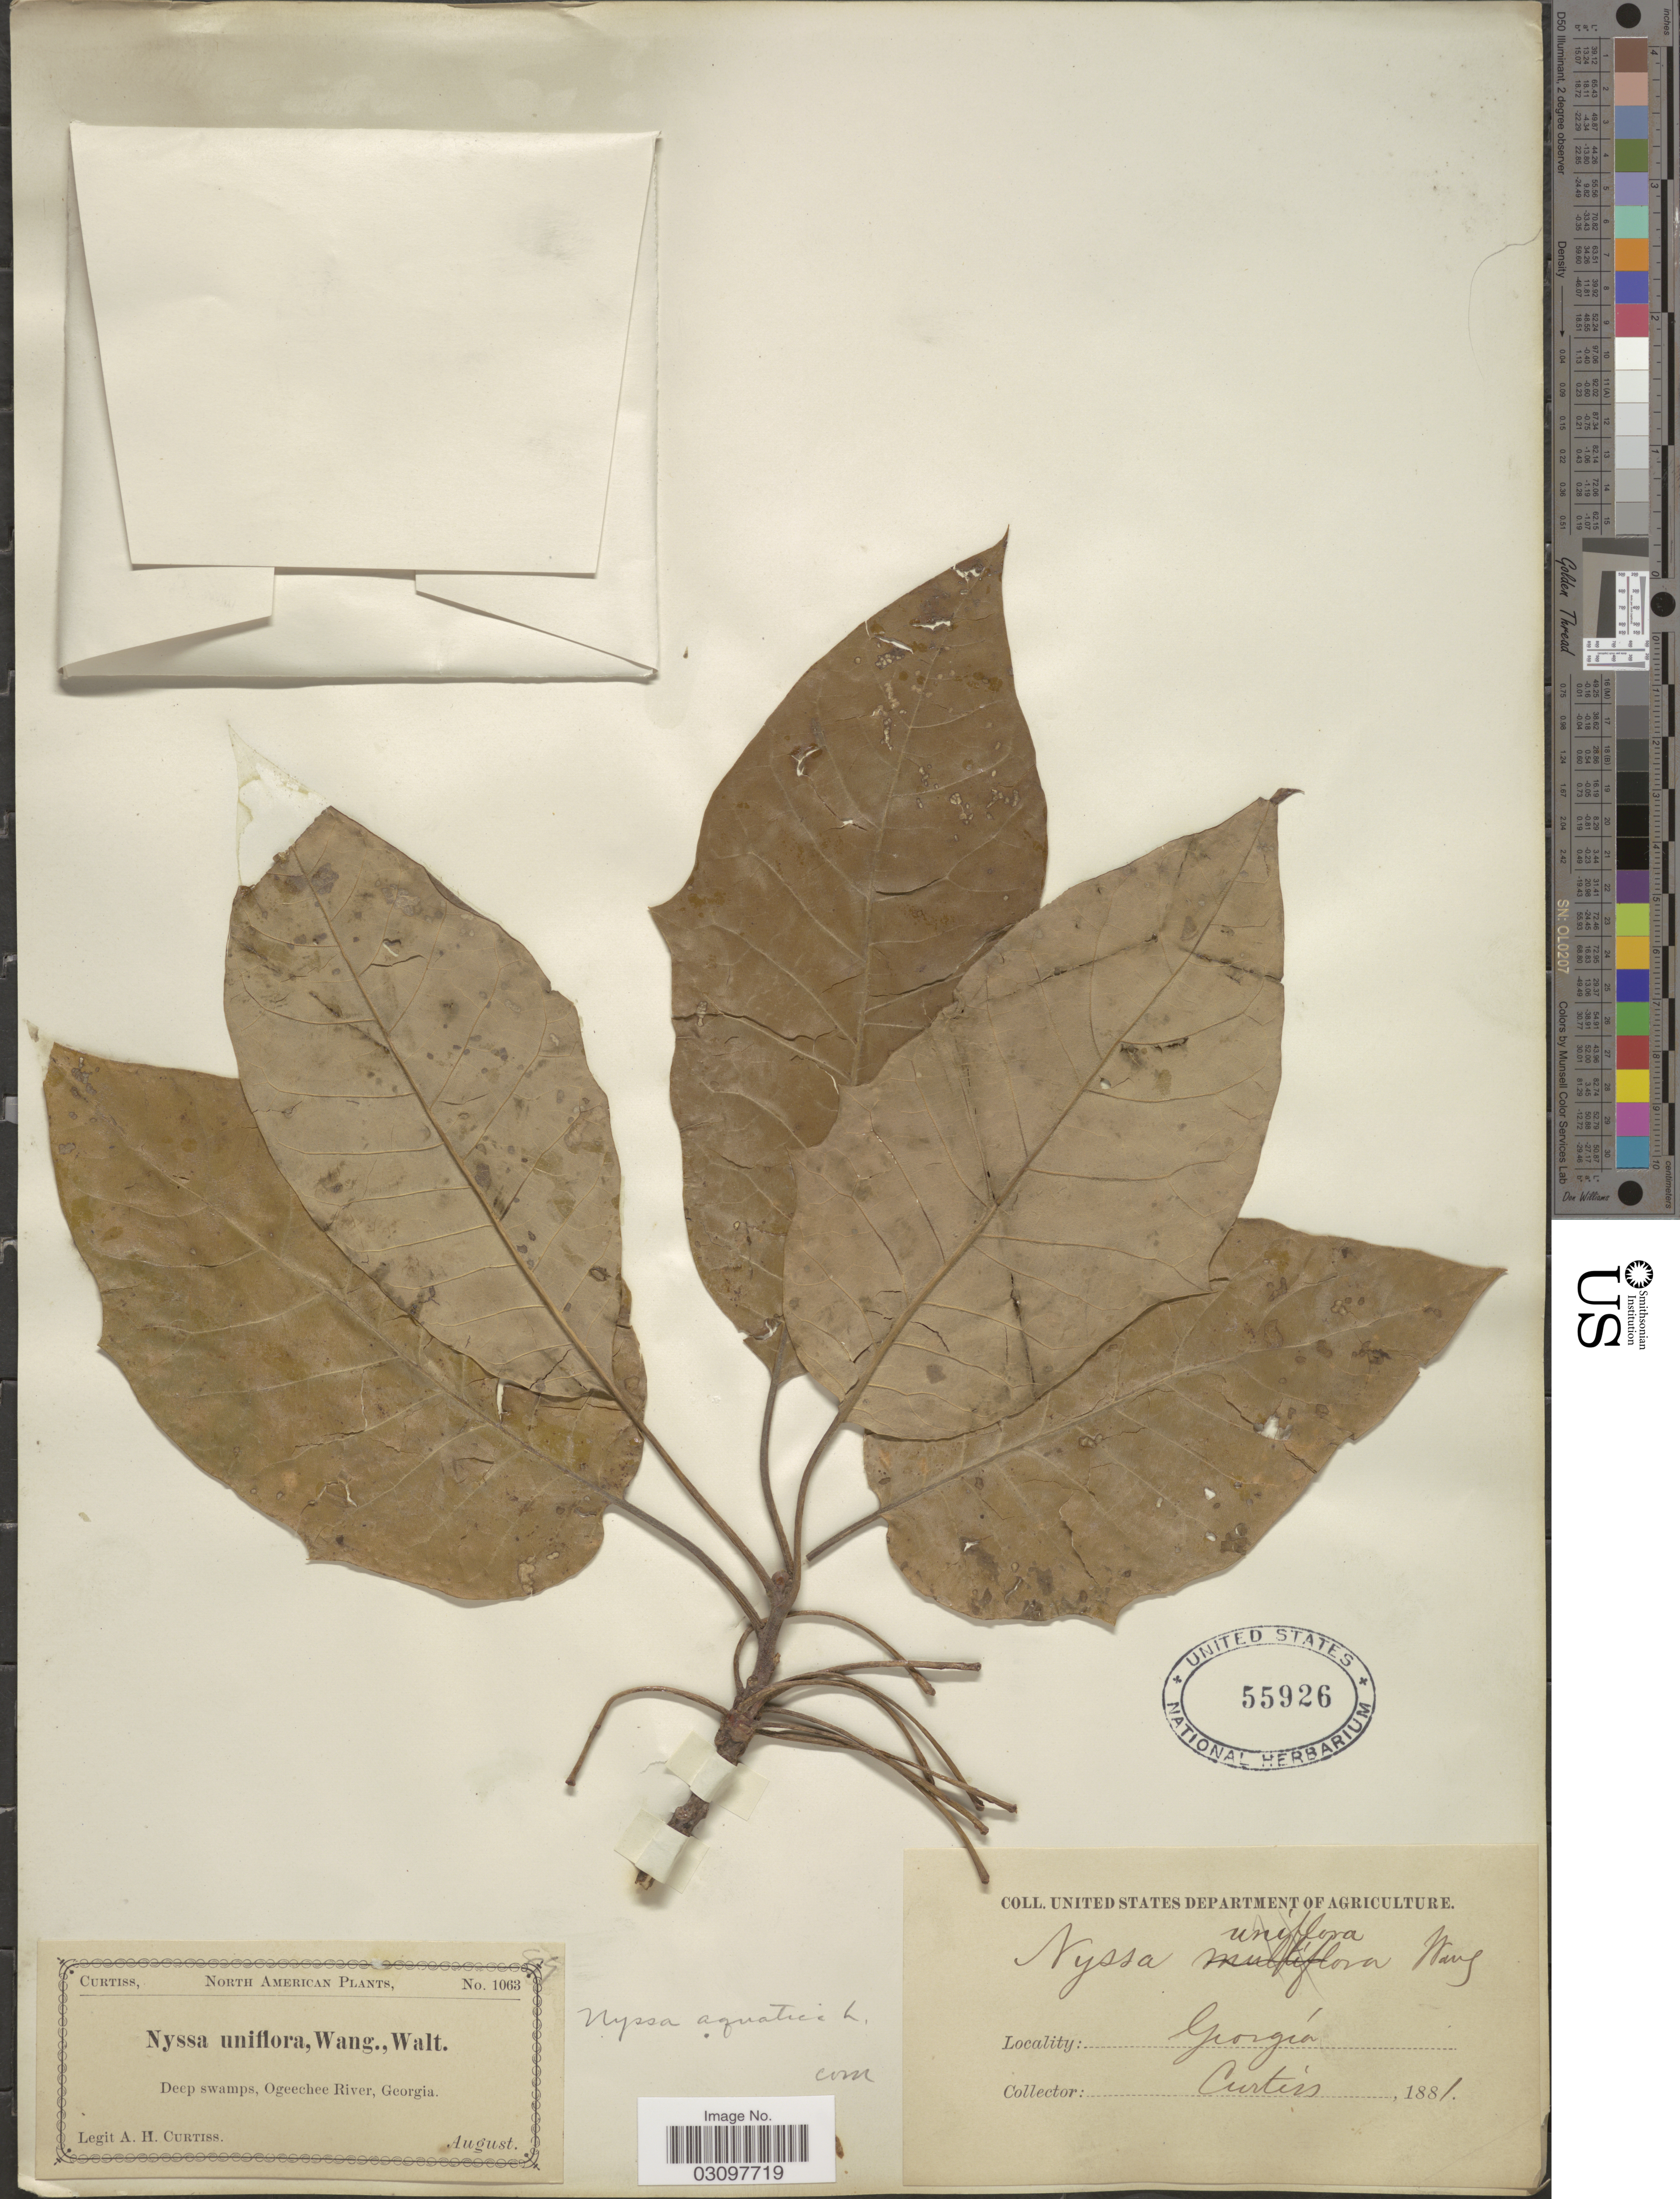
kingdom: Plantae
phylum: Tracheophyta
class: Magnoliopsida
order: Cornales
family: Nyssaceae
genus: Nyssa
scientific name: Nyssa aquatica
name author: L.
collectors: A. H. Curtiss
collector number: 1063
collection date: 1881-08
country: United States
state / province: Georgia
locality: Deep swamps, Ogeechee River.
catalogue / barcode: US 55926